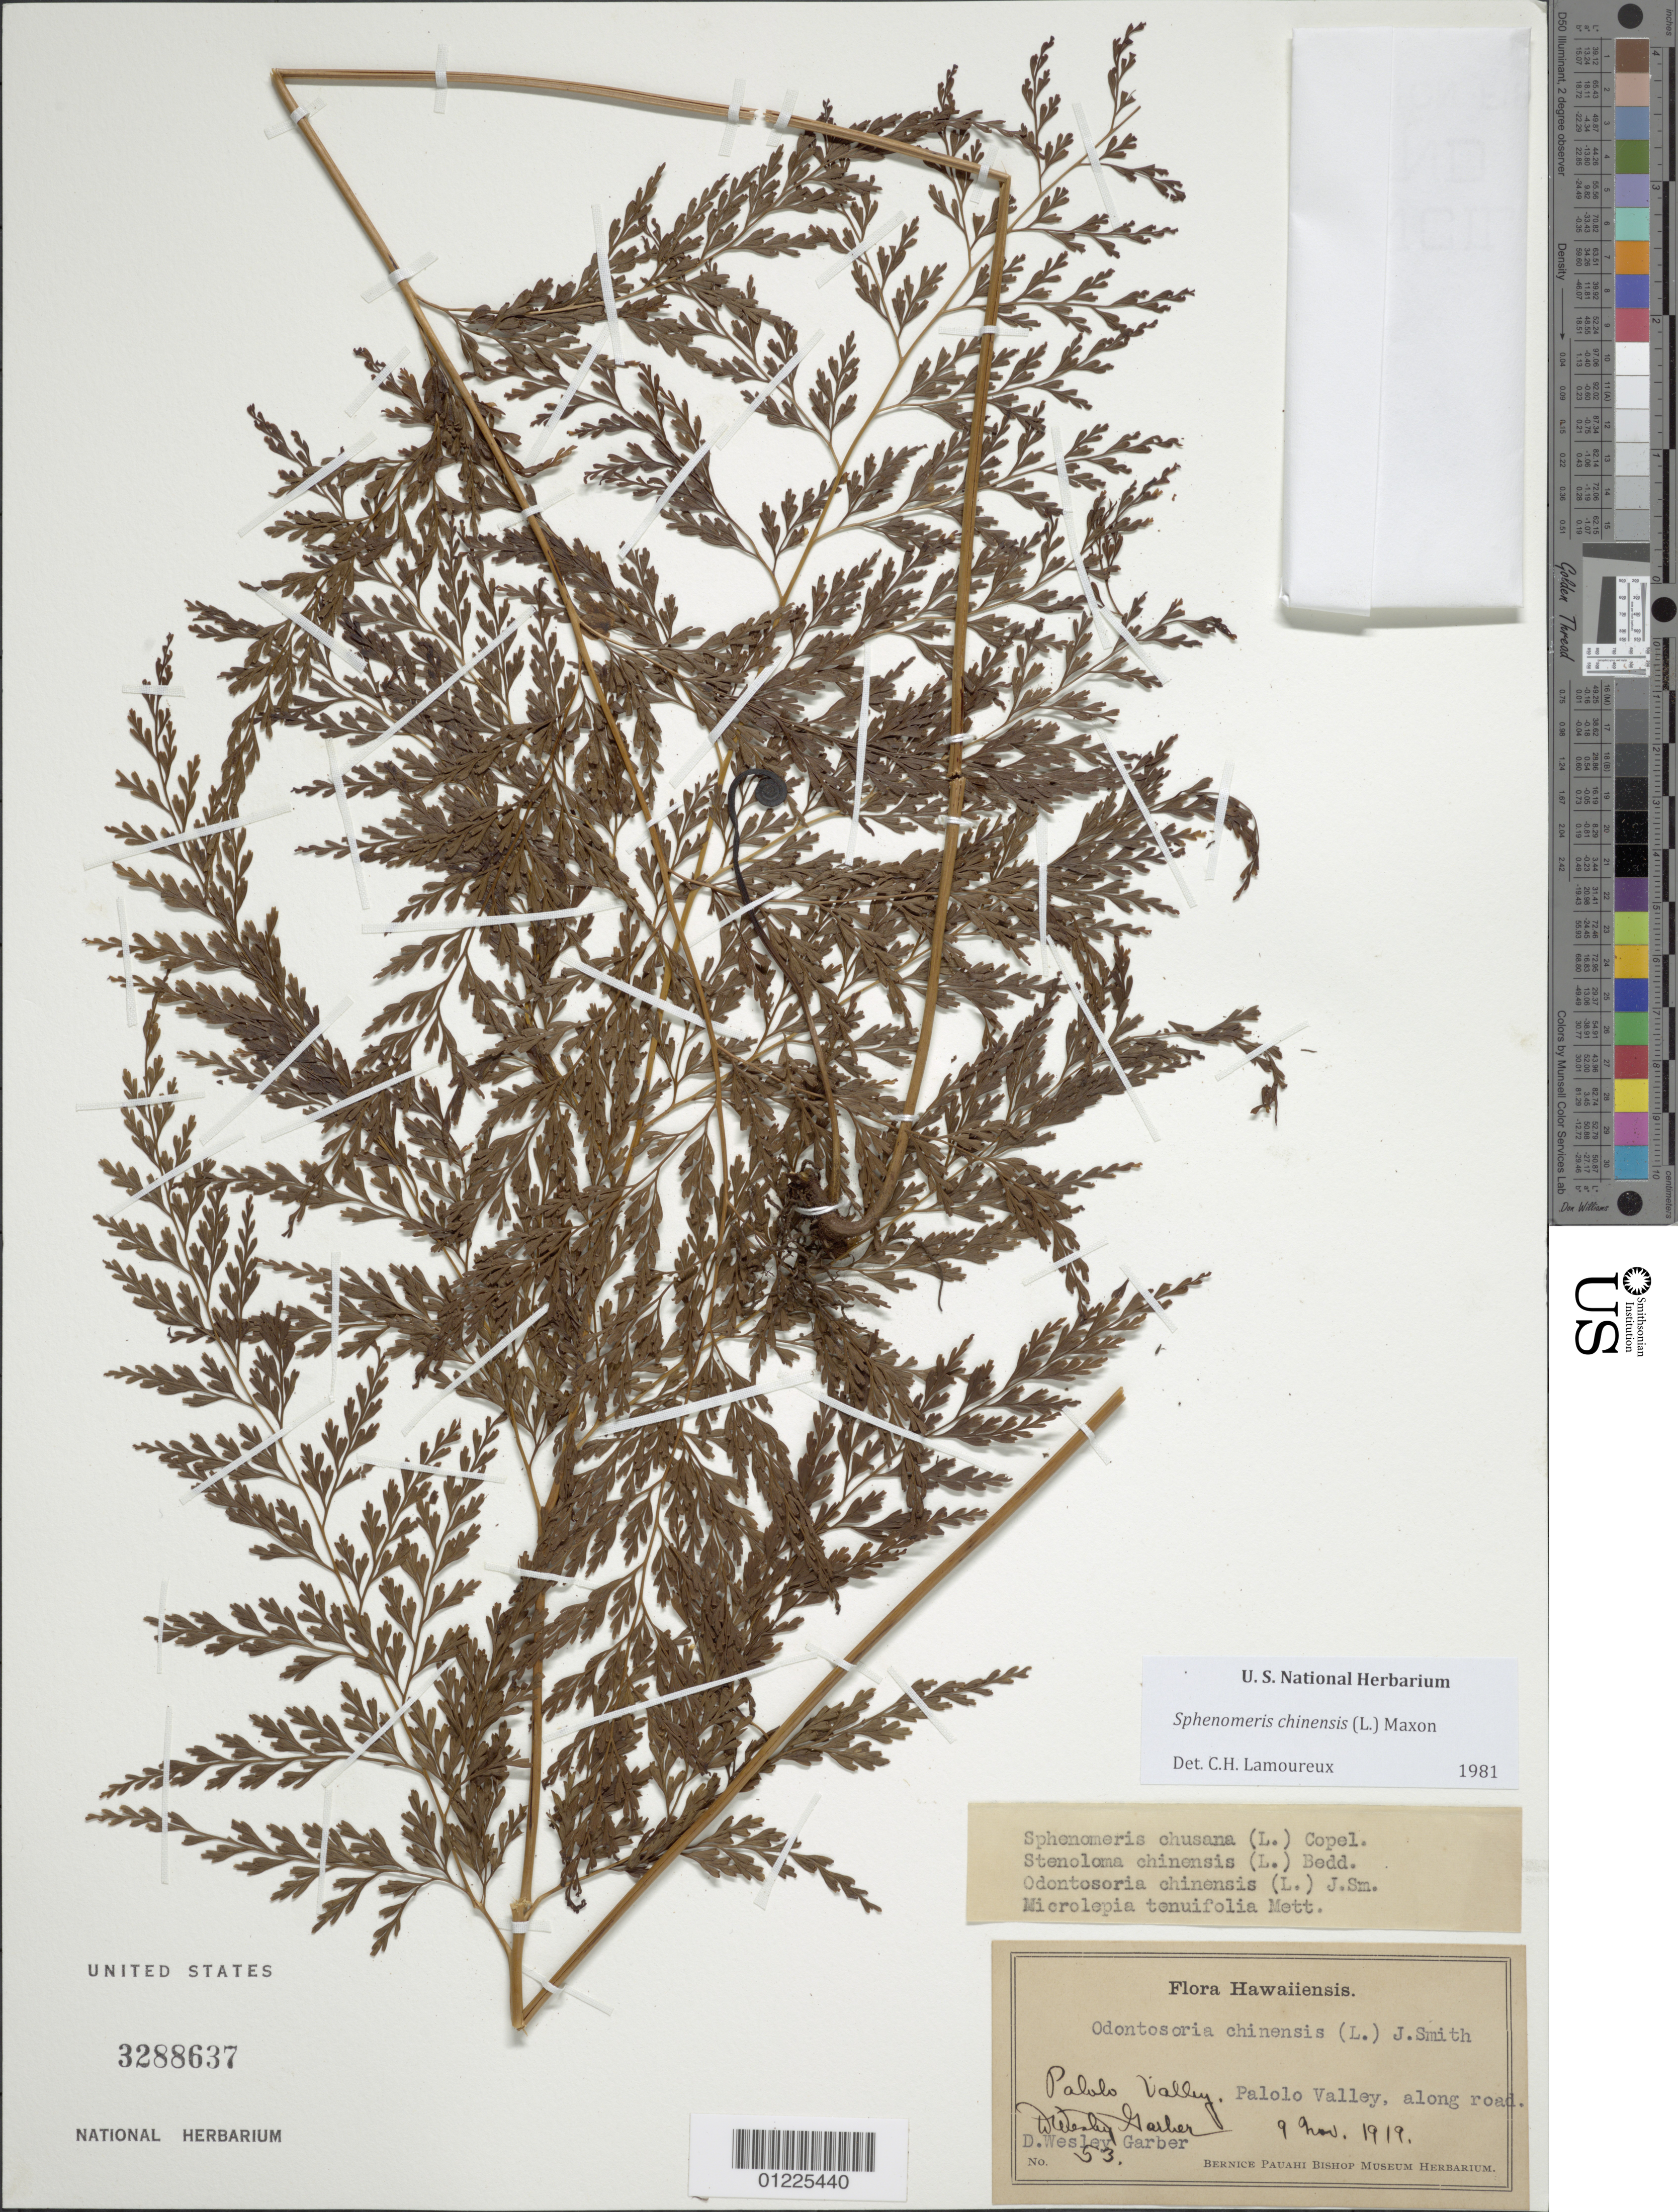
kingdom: Plantae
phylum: Tracheophyta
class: Polypodiopsida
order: Polypodiales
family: Lindsaeaceae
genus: Sphenomeris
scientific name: Sphenomeris chinensis var. chinensis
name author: (L.) Maxon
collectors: D. W. Garber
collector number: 53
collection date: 1919-11-09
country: United States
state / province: Hawaii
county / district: Honolulu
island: Oahu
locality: Palolo Valley. Along Road.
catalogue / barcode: US 3288637